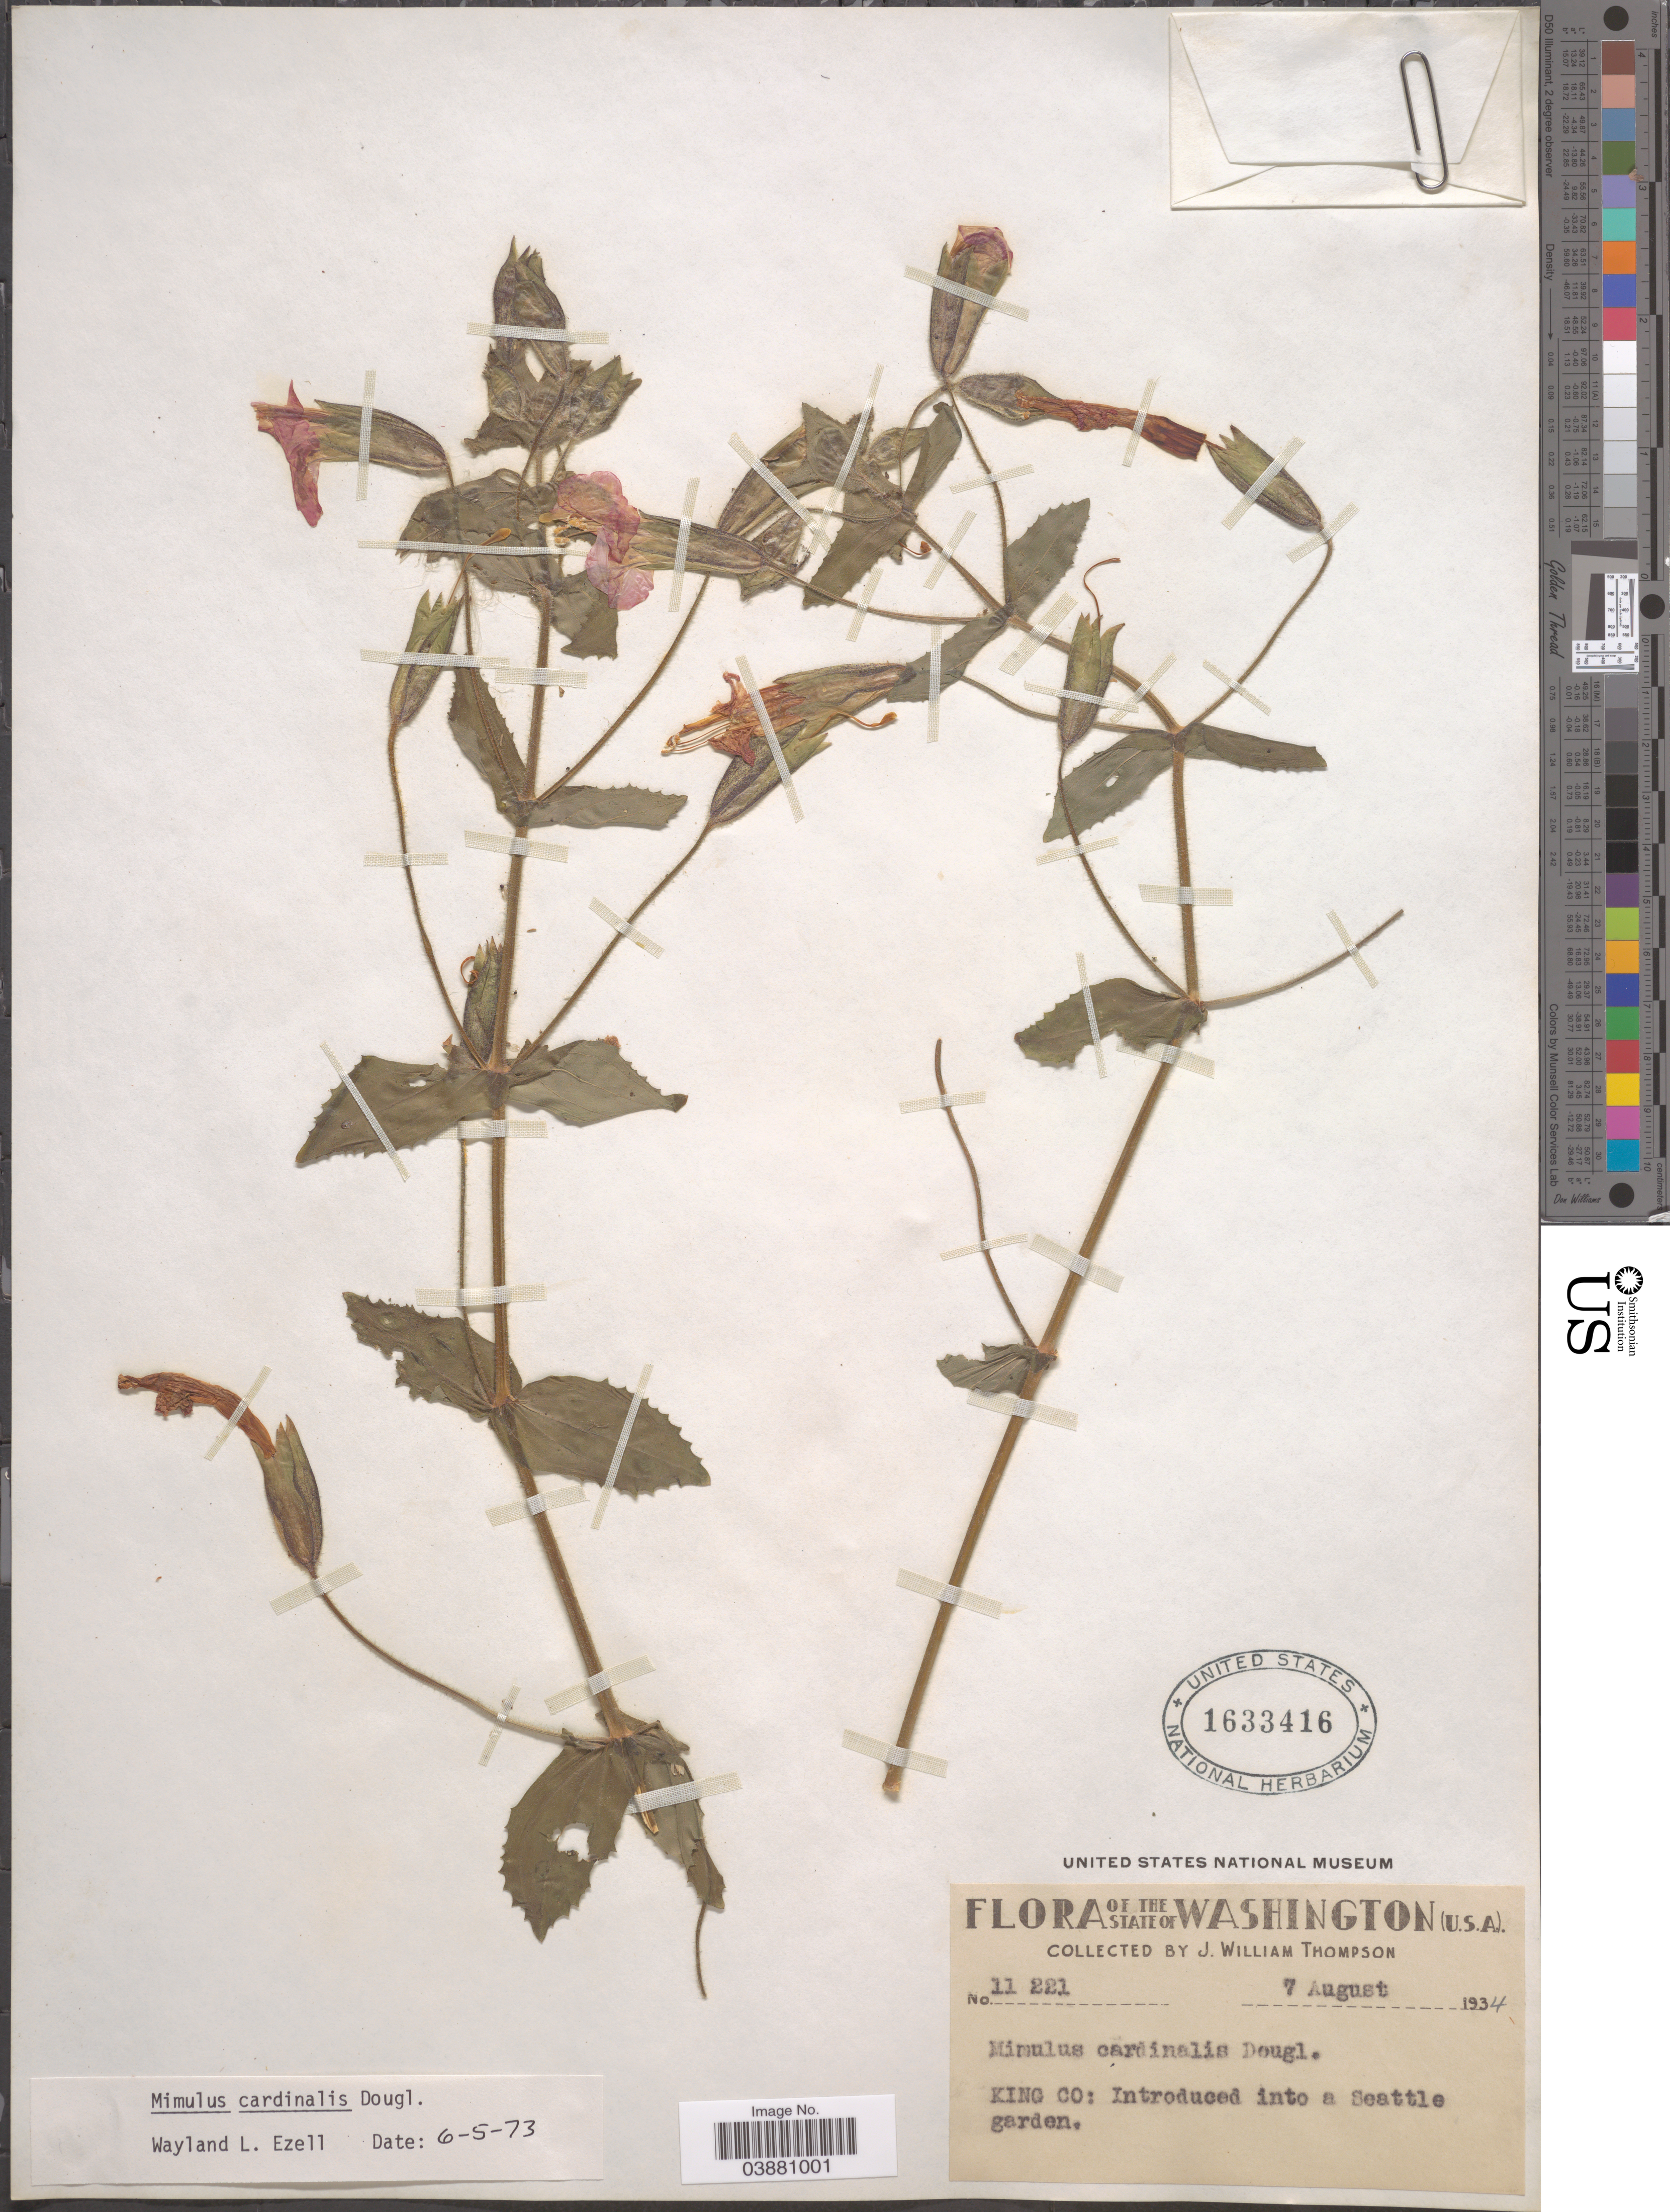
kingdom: Plantae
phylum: Tracheophyta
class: Magnoliopsida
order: Lamiales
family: Phrymaceae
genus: Mimulus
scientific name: Mimulus cardinalis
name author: Douglas ex Benth.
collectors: J. W. Thompson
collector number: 11221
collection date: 1934-08-07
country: United States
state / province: Washington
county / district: King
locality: King Co: Introduced into a Seattle garden.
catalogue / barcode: US 1633416